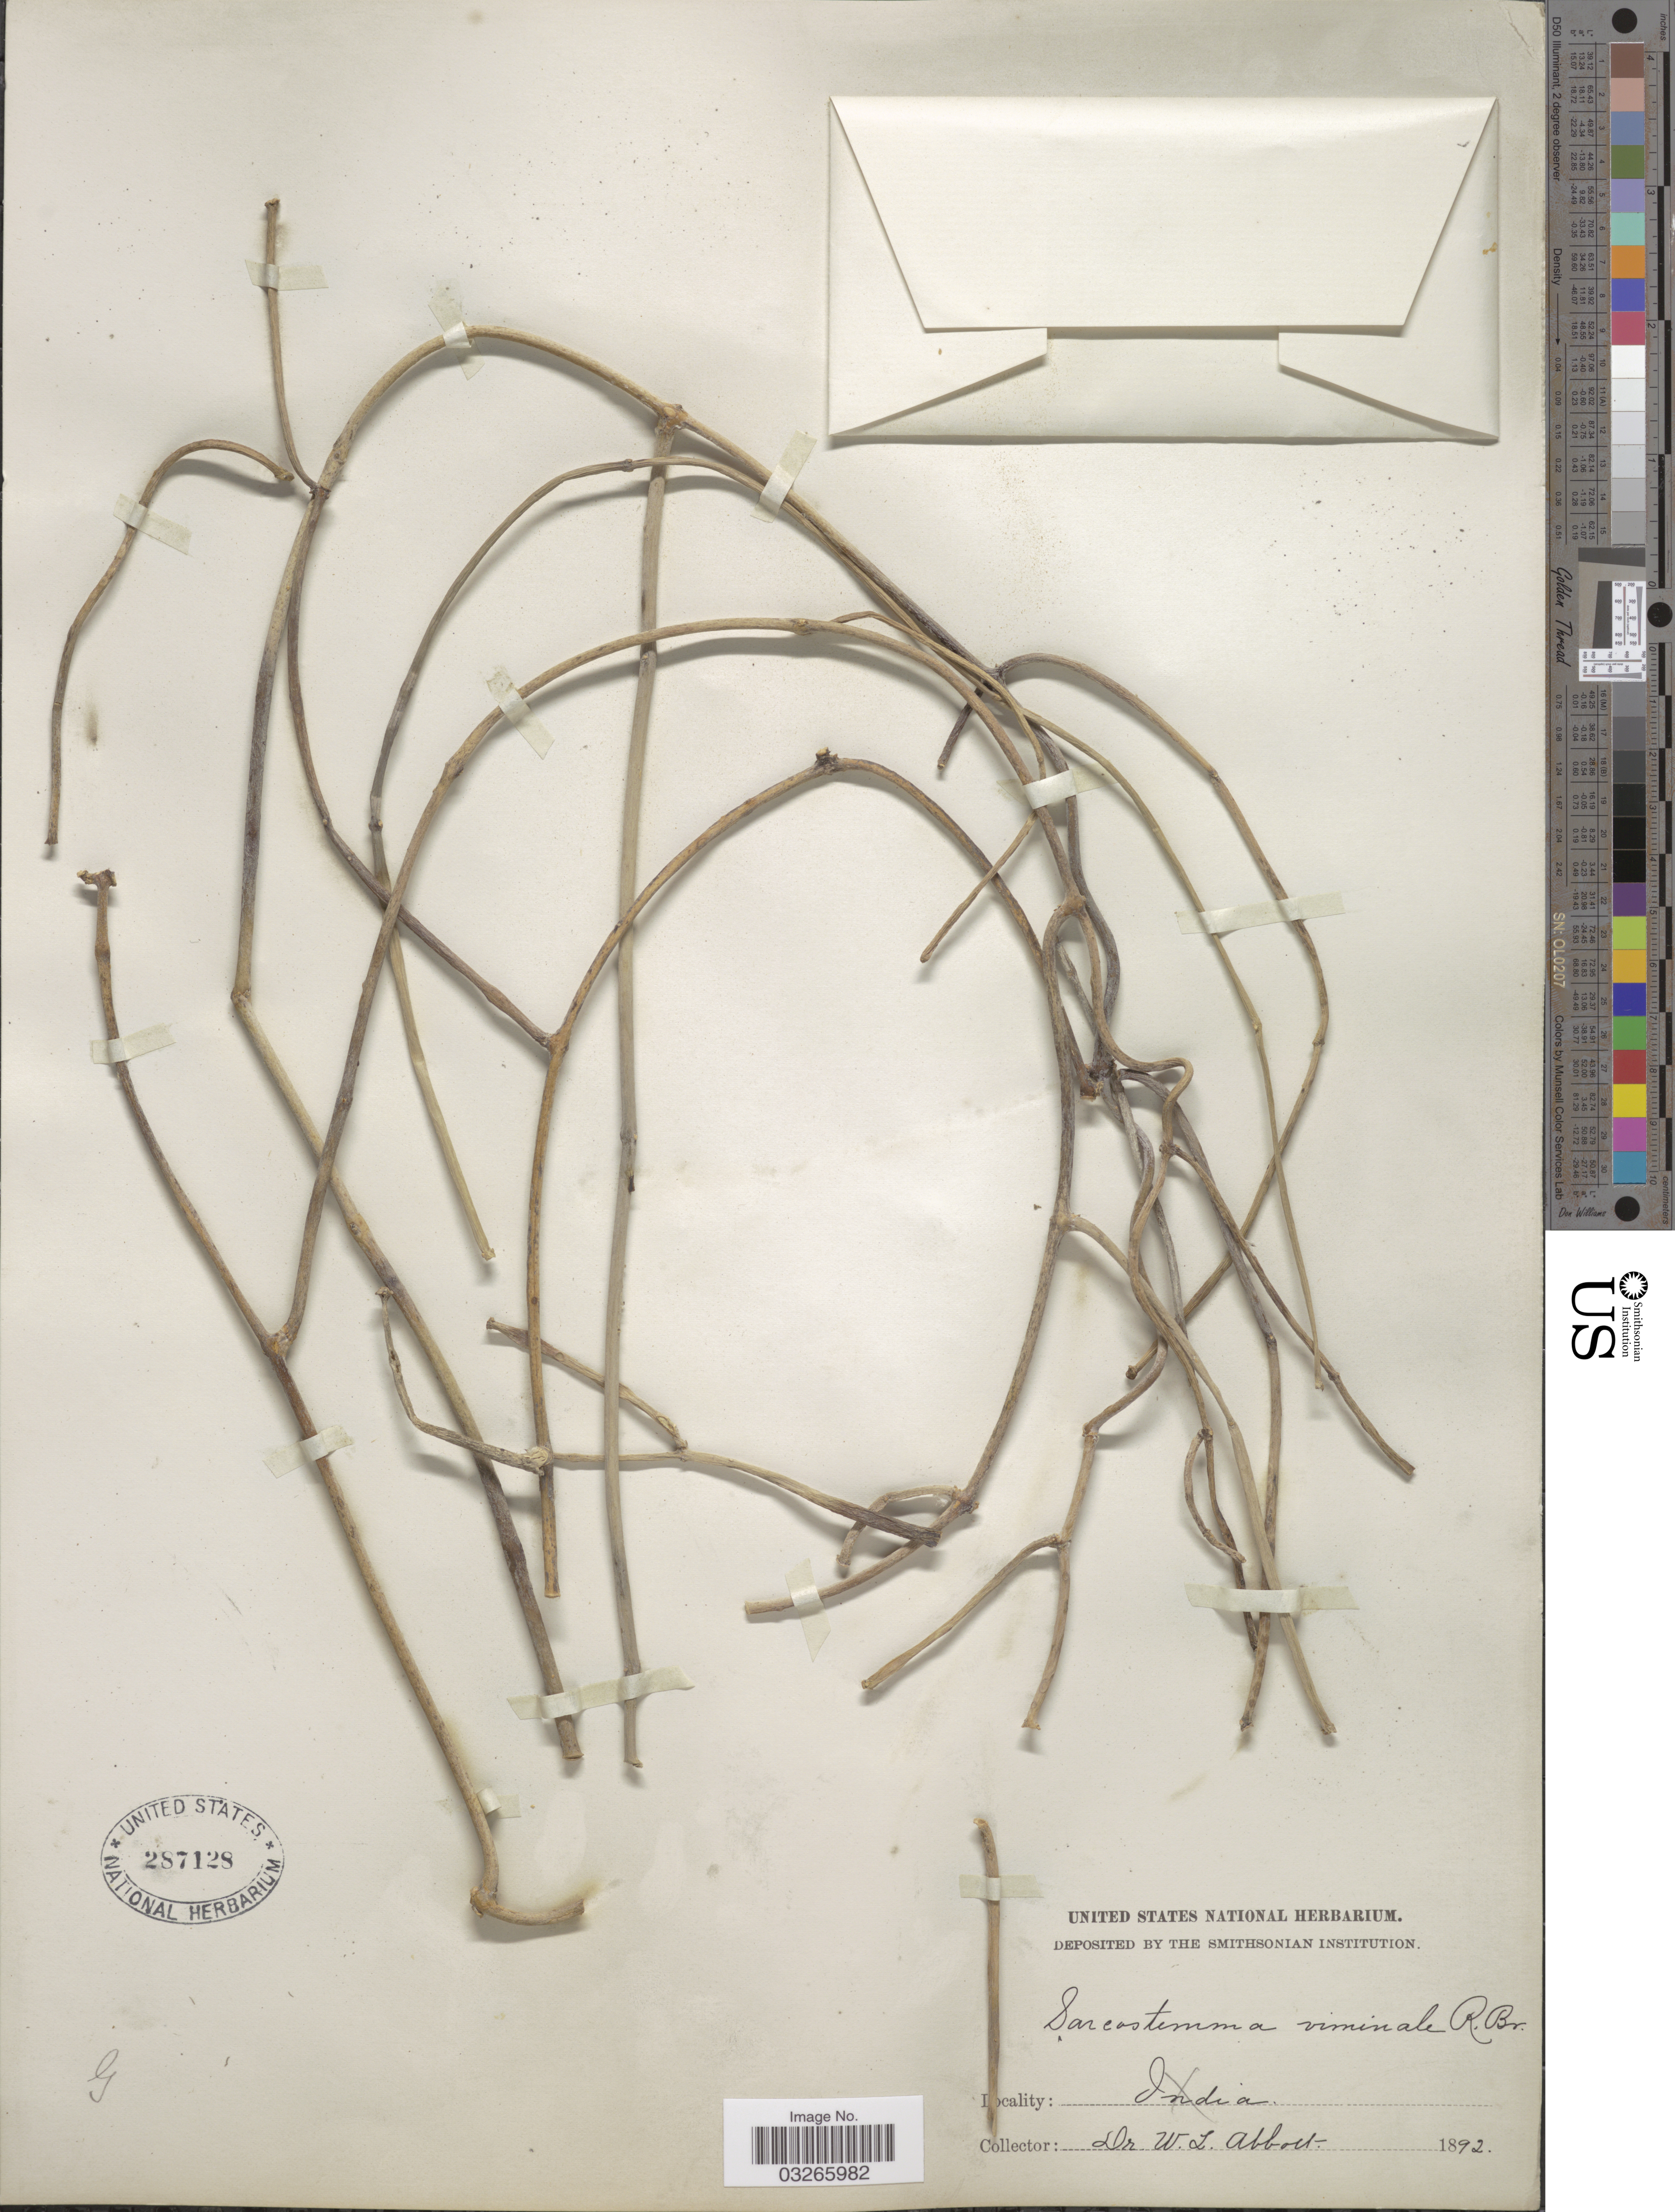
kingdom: Plantae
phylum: Tracheophyta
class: Magnoliopsida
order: Gentianales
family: Apocynaceae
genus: Sarcostemma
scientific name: Sarcostemma viminale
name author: (Linn) R. Br.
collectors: W. Abbot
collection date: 1892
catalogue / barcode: US 287128